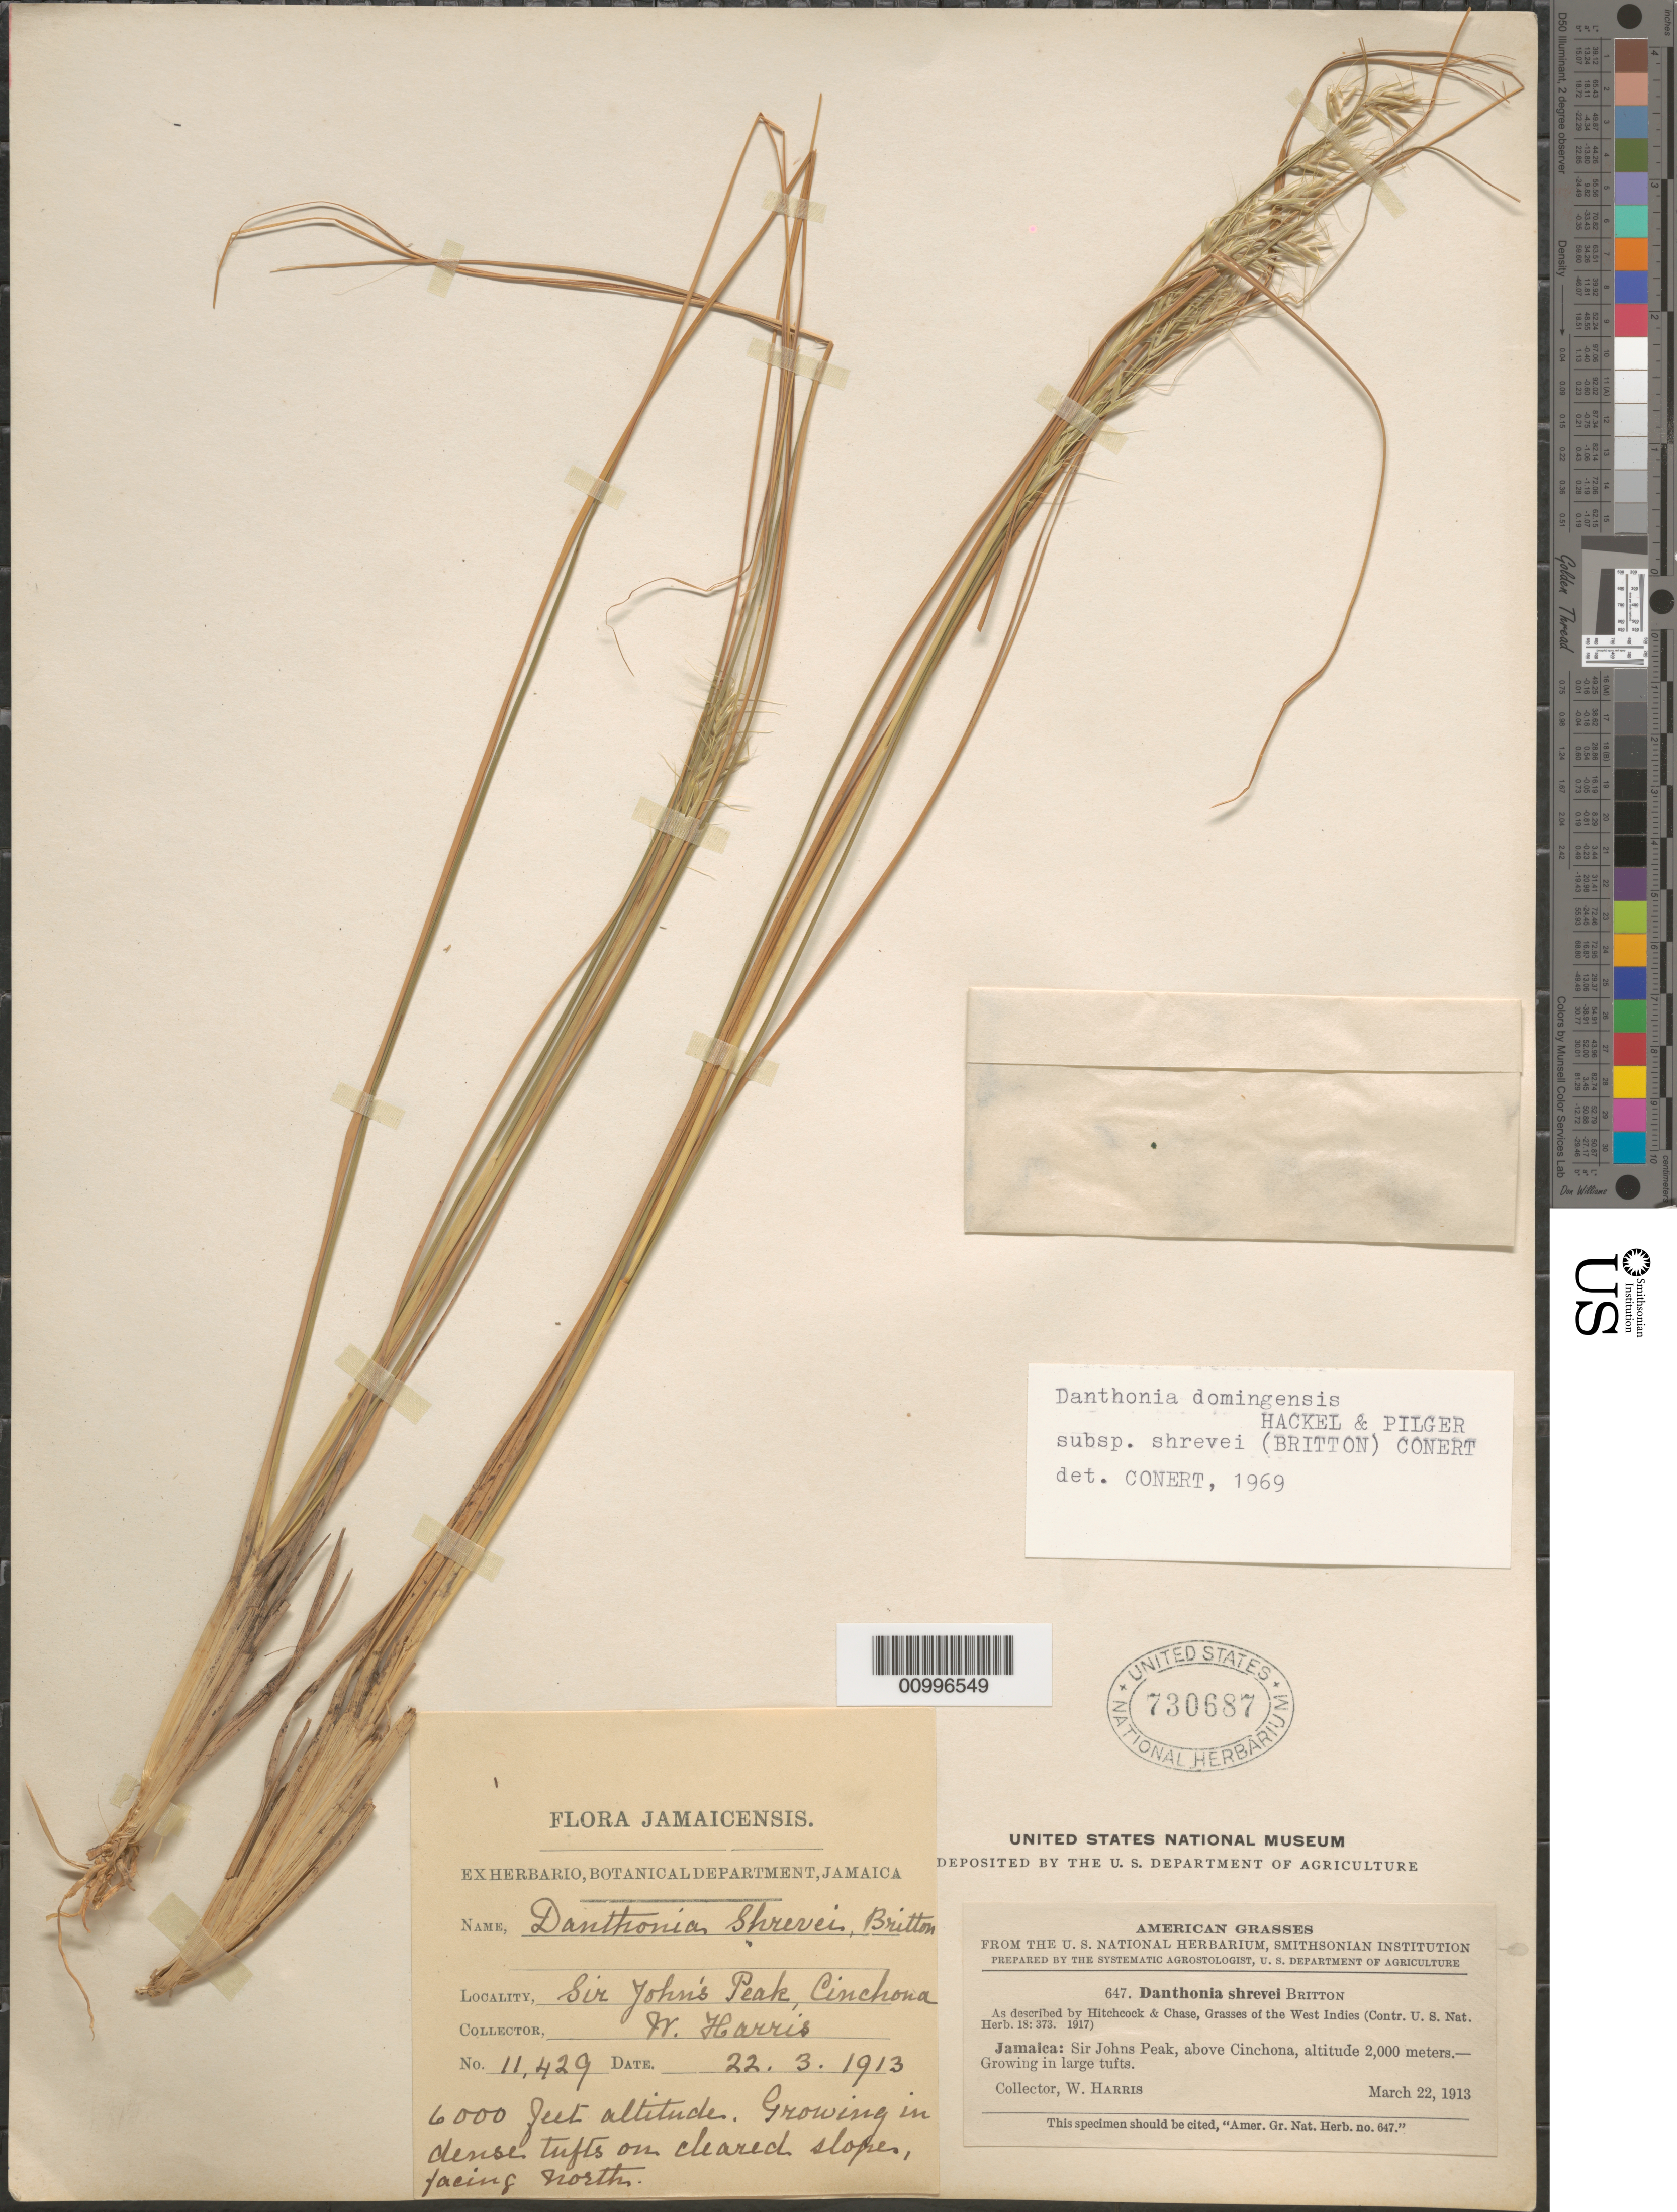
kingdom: Plantae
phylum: Tracheophyta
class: Liliopsida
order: Poales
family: Poaceae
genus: Danthonia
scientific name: Danthonia domingensis subsp. domingensis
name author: Hack. & Pilg.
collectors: W. H. Harris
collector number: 11429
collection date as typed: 22 Mar 1913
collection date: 1913-03-22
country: Jamaica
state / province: Saint Andrew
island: Jamaica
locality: Cinchona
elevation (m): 1829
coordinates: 0 N, 0 E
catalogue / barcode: US 730687